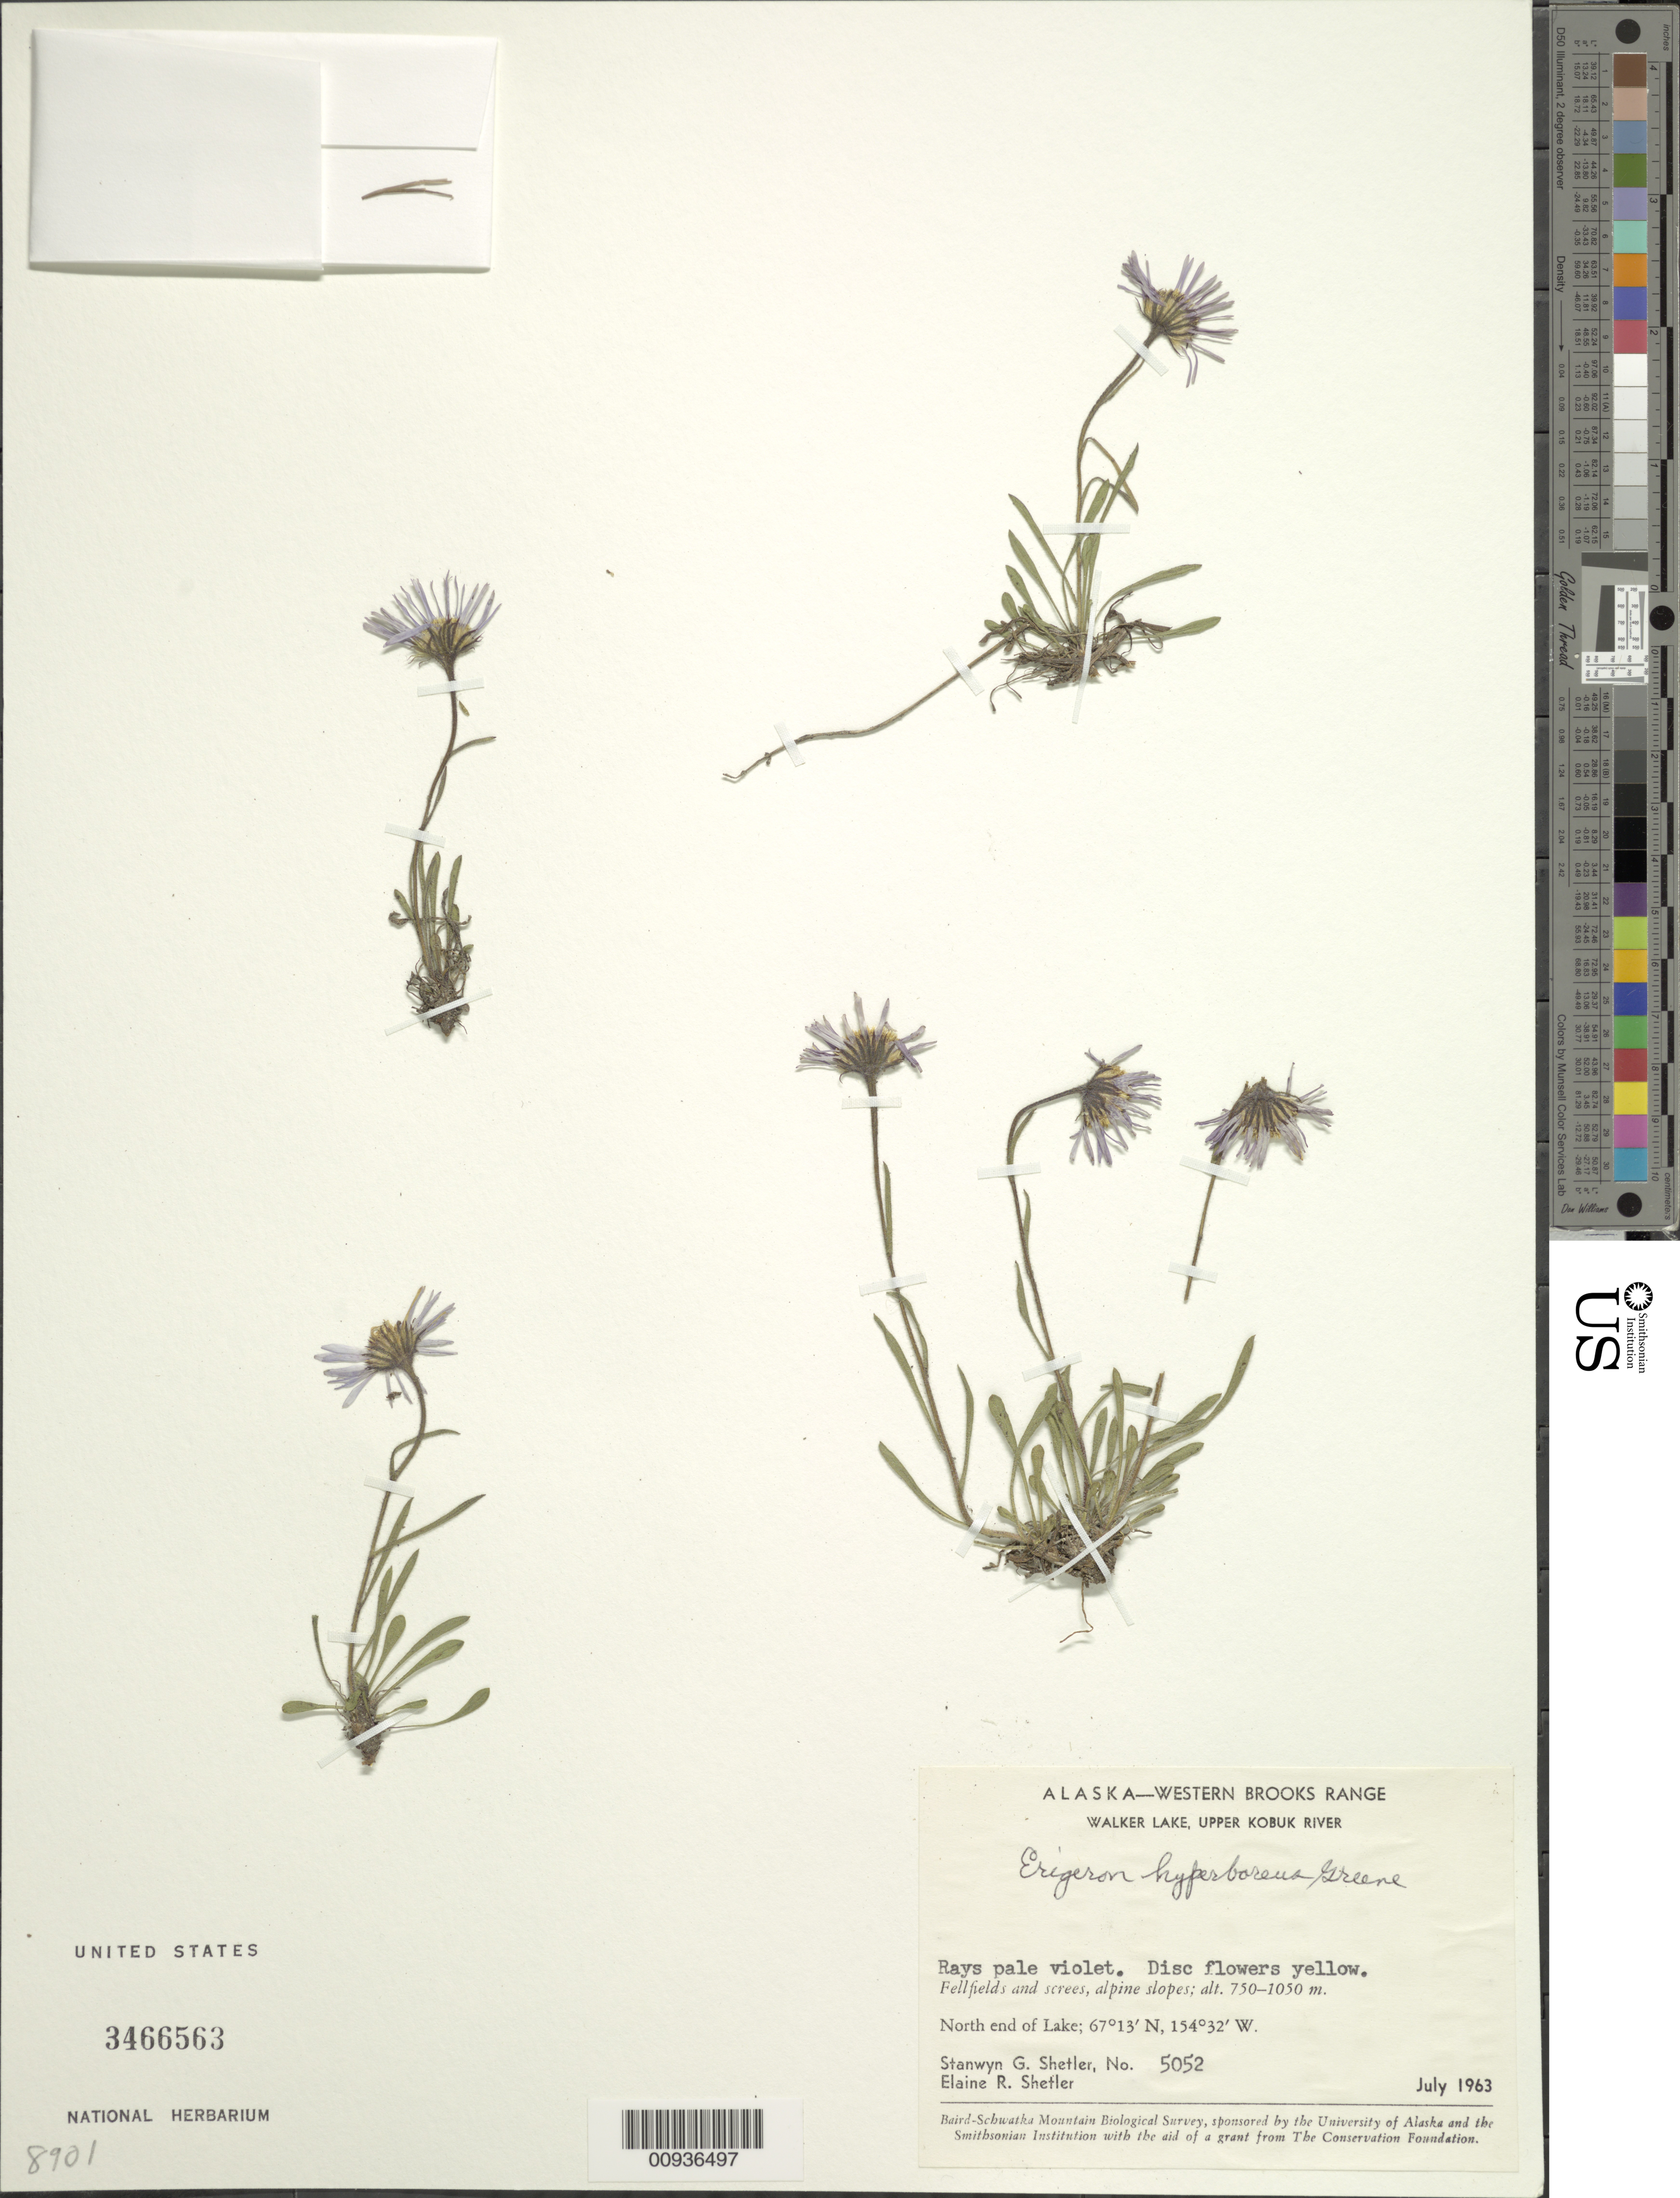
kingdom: Plantae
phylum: Tracheophyta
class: Magnoliopsida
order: Asterales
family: Asteraceae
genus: Erigeron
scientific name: Erigeron hyperboreus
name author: Greene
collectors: S. Shetler & E. R. Shetler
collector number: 5052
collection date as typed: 26 Jul 1963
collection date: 1963-07-26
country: United States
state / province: Alaska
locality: North end of Walker Lake. Western Brooks Range, Upper Kobuk River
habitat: Fellfields and screes, alpine slopes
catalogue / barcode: US 3466563